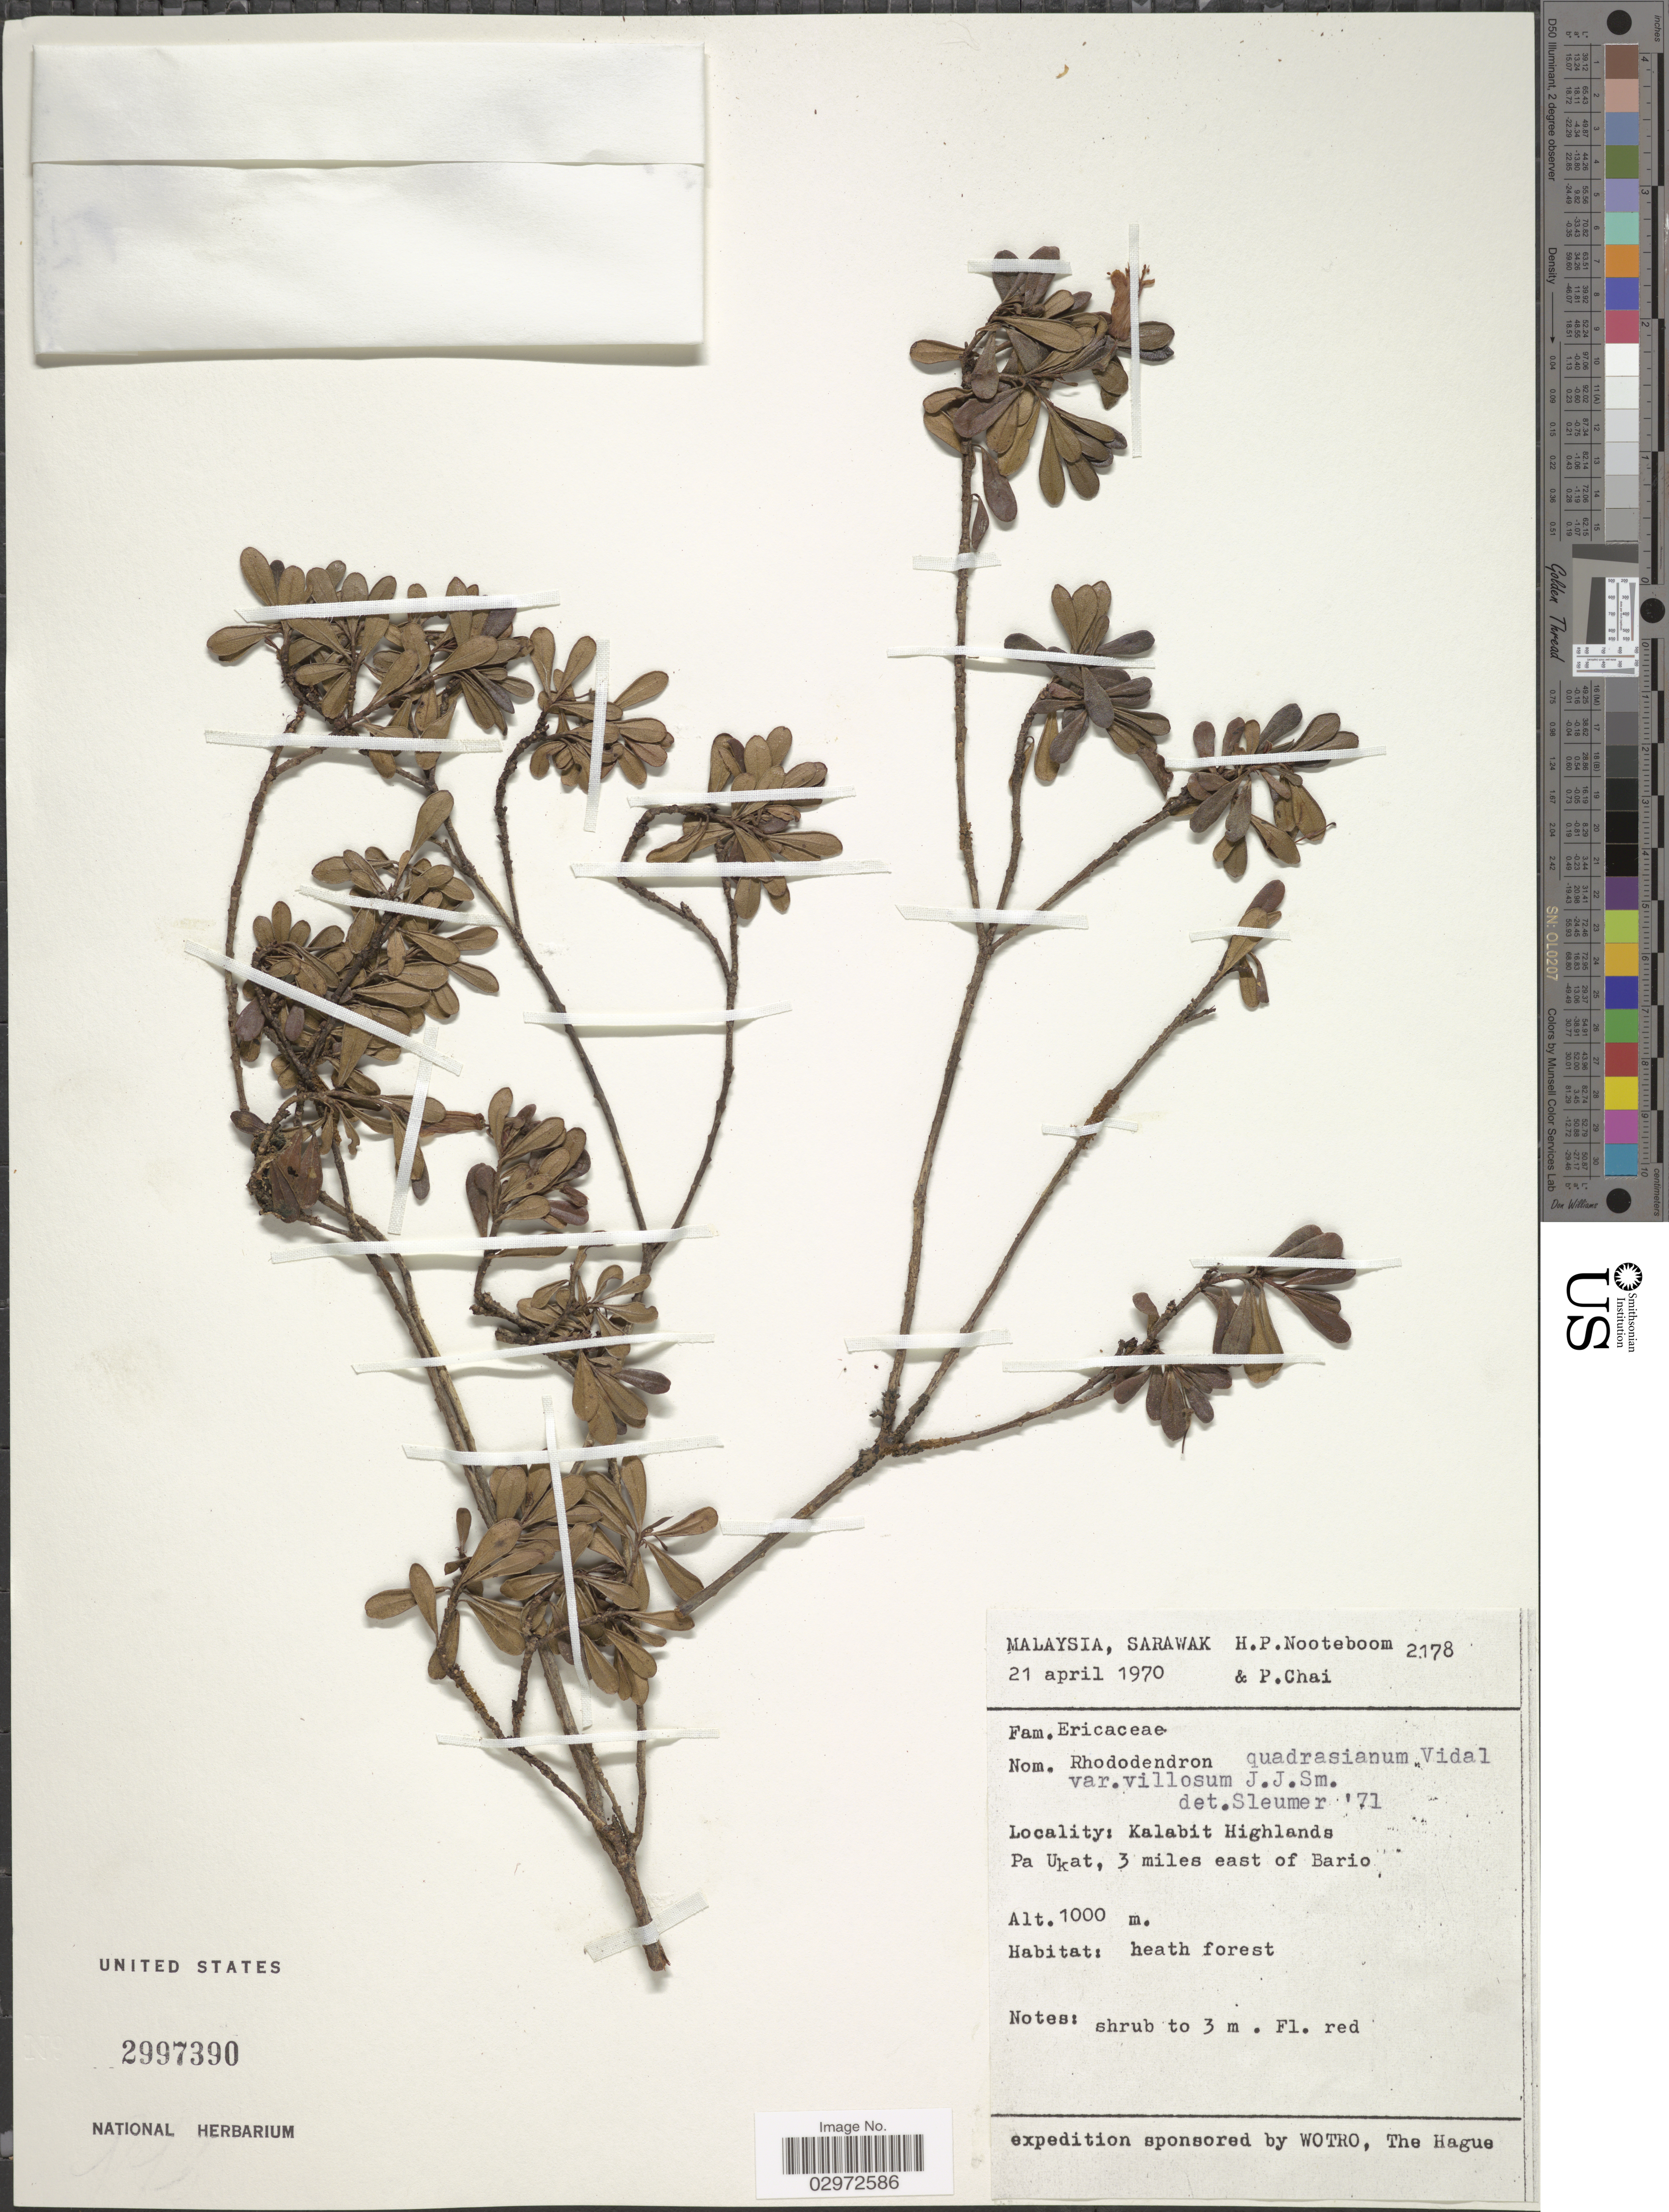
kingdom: Plantae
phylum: Tracheophyta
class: Magnoliopsida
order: Ericales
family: Ericaceae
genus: Rhododendron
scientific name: Rhododendron quadrasianum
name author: Vidal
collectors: H. P. Nooteboom & P. Chai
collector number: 2178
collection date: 1970-04-21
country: Malaysia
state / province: Sarawak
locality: Kalabit Highlands Pa Ukat, 3 miles east of Bario.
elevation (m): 1000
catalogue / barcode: US 2997390